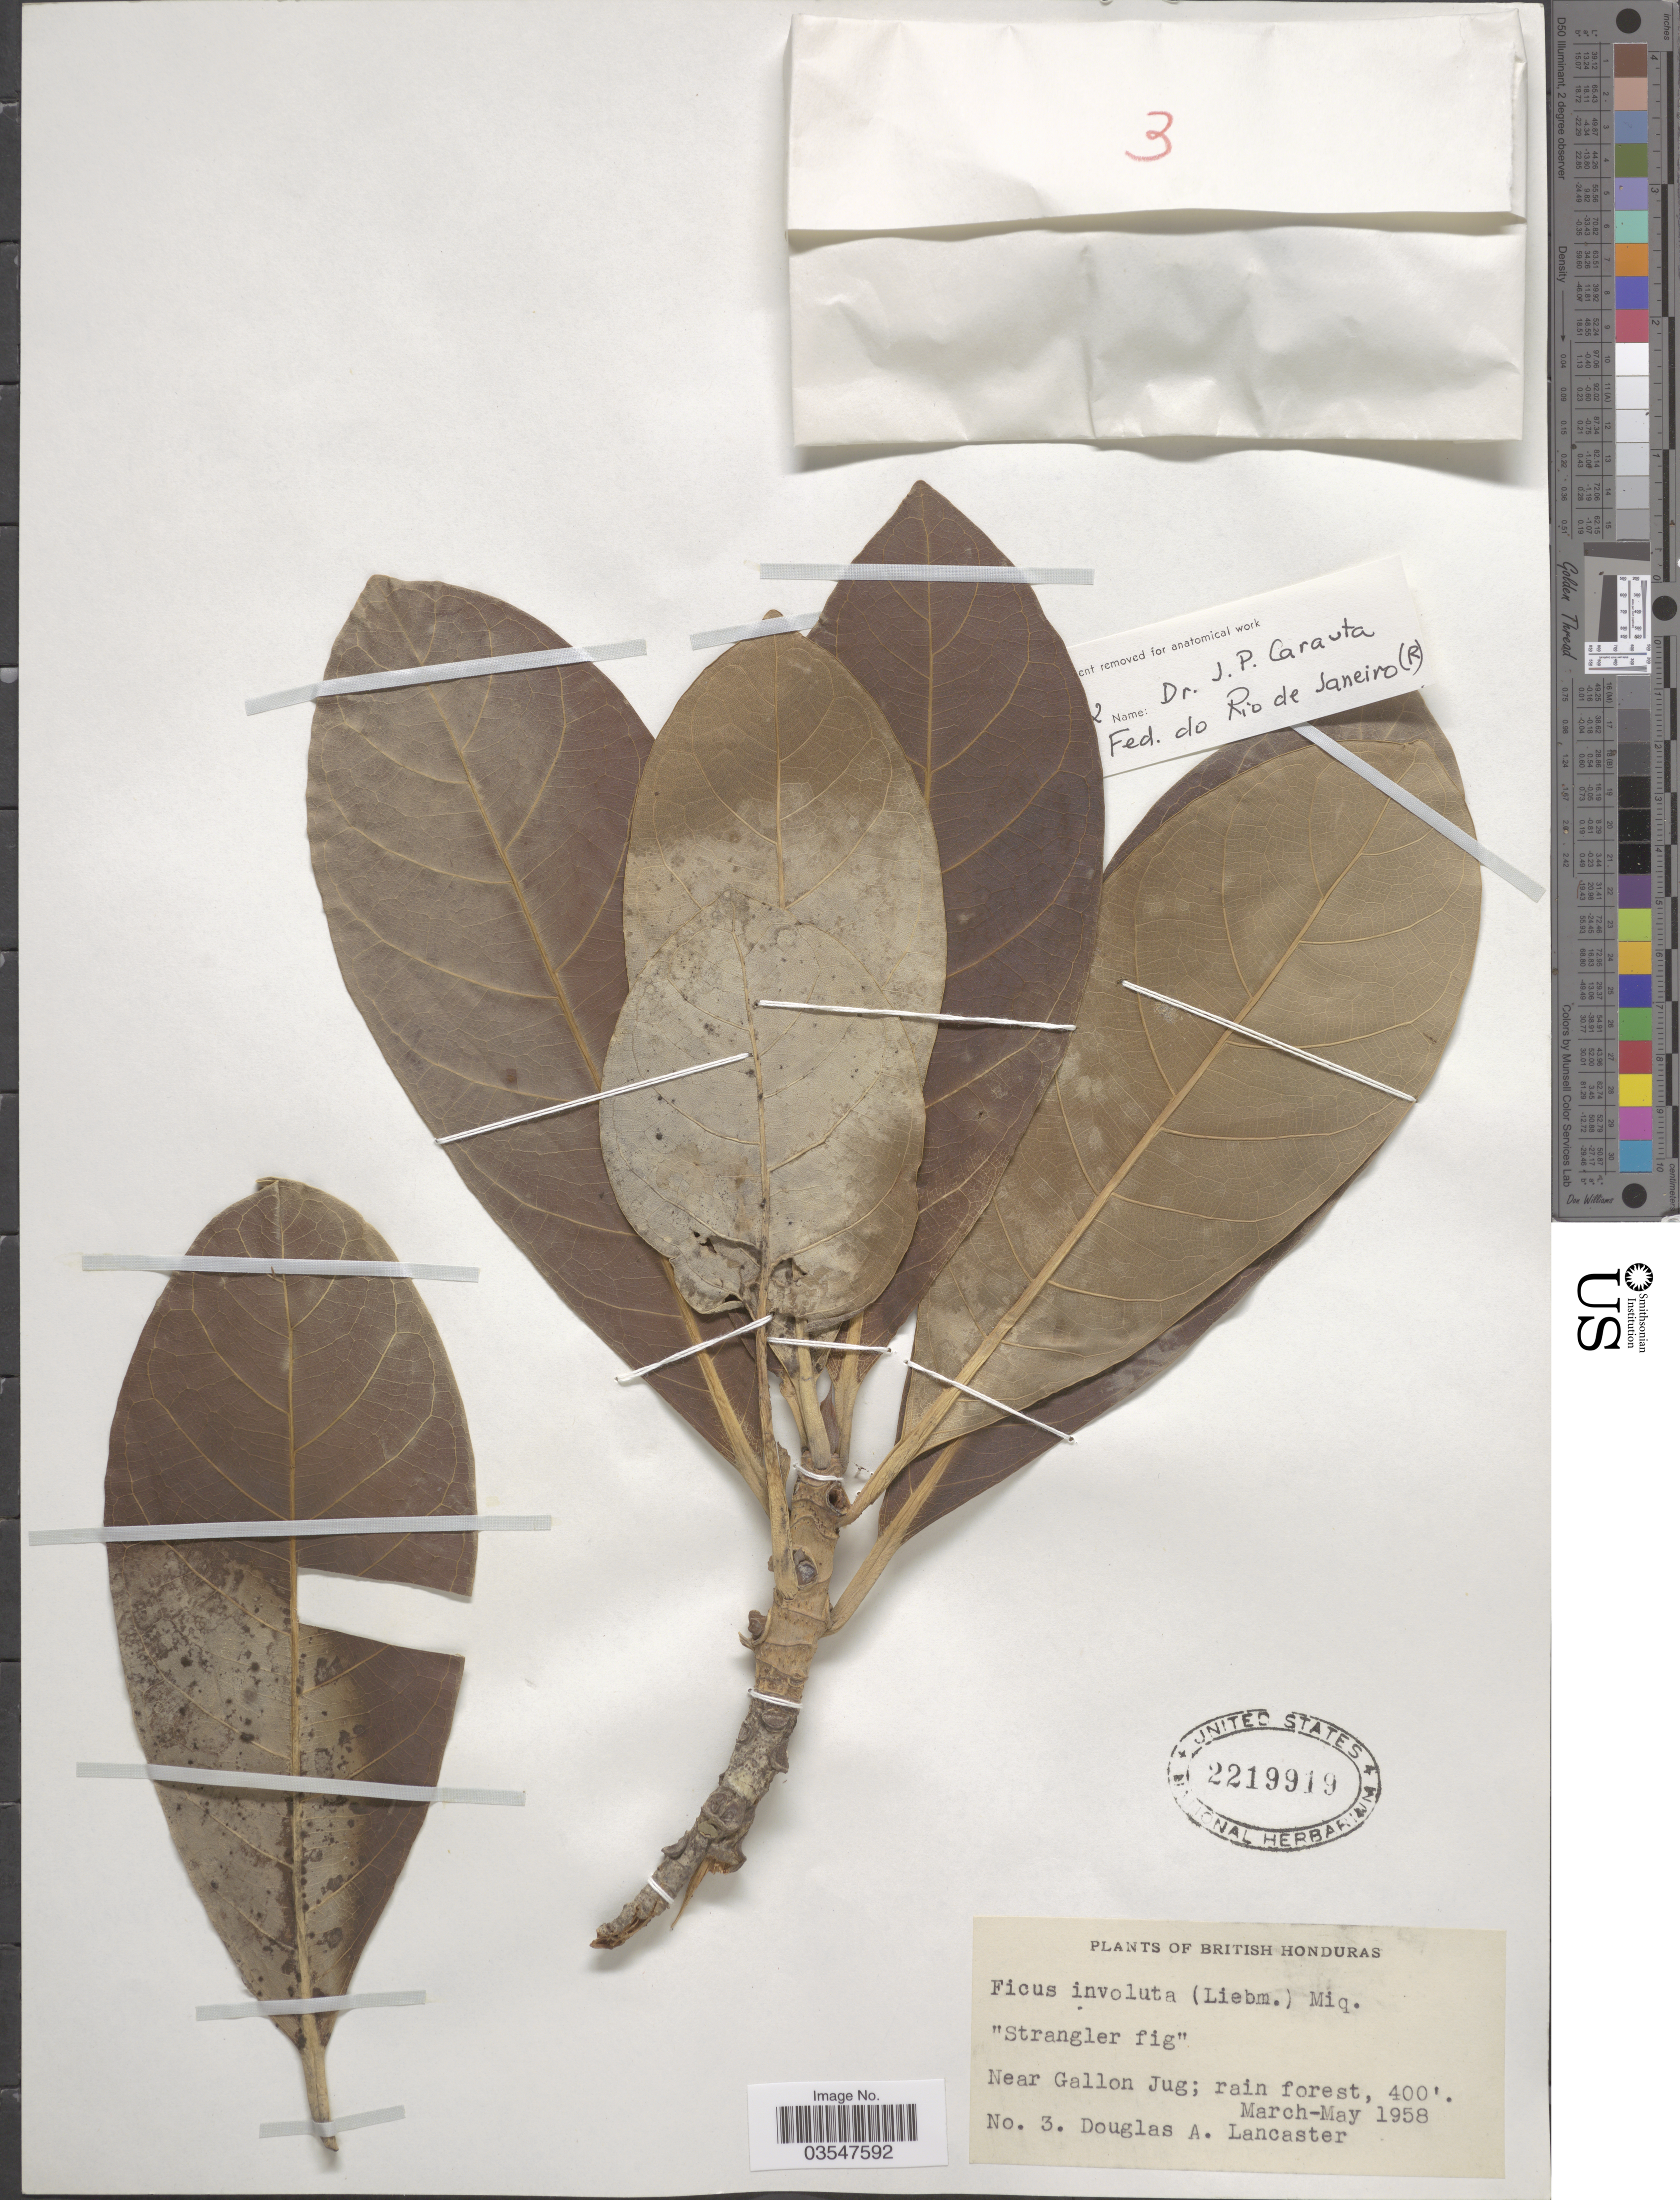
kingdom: Plantae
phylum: Tracheophyta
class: Magnoliopsida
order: Rosales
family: Moraceae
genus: Ficus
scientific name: Ficus obtusifolia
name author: Kunth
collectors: D. Lancaster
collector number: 3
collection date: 1958-03/1958-05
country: Belize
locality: British Honduras. Near Gallon Jug.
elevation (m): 122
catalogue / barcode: US 2219919